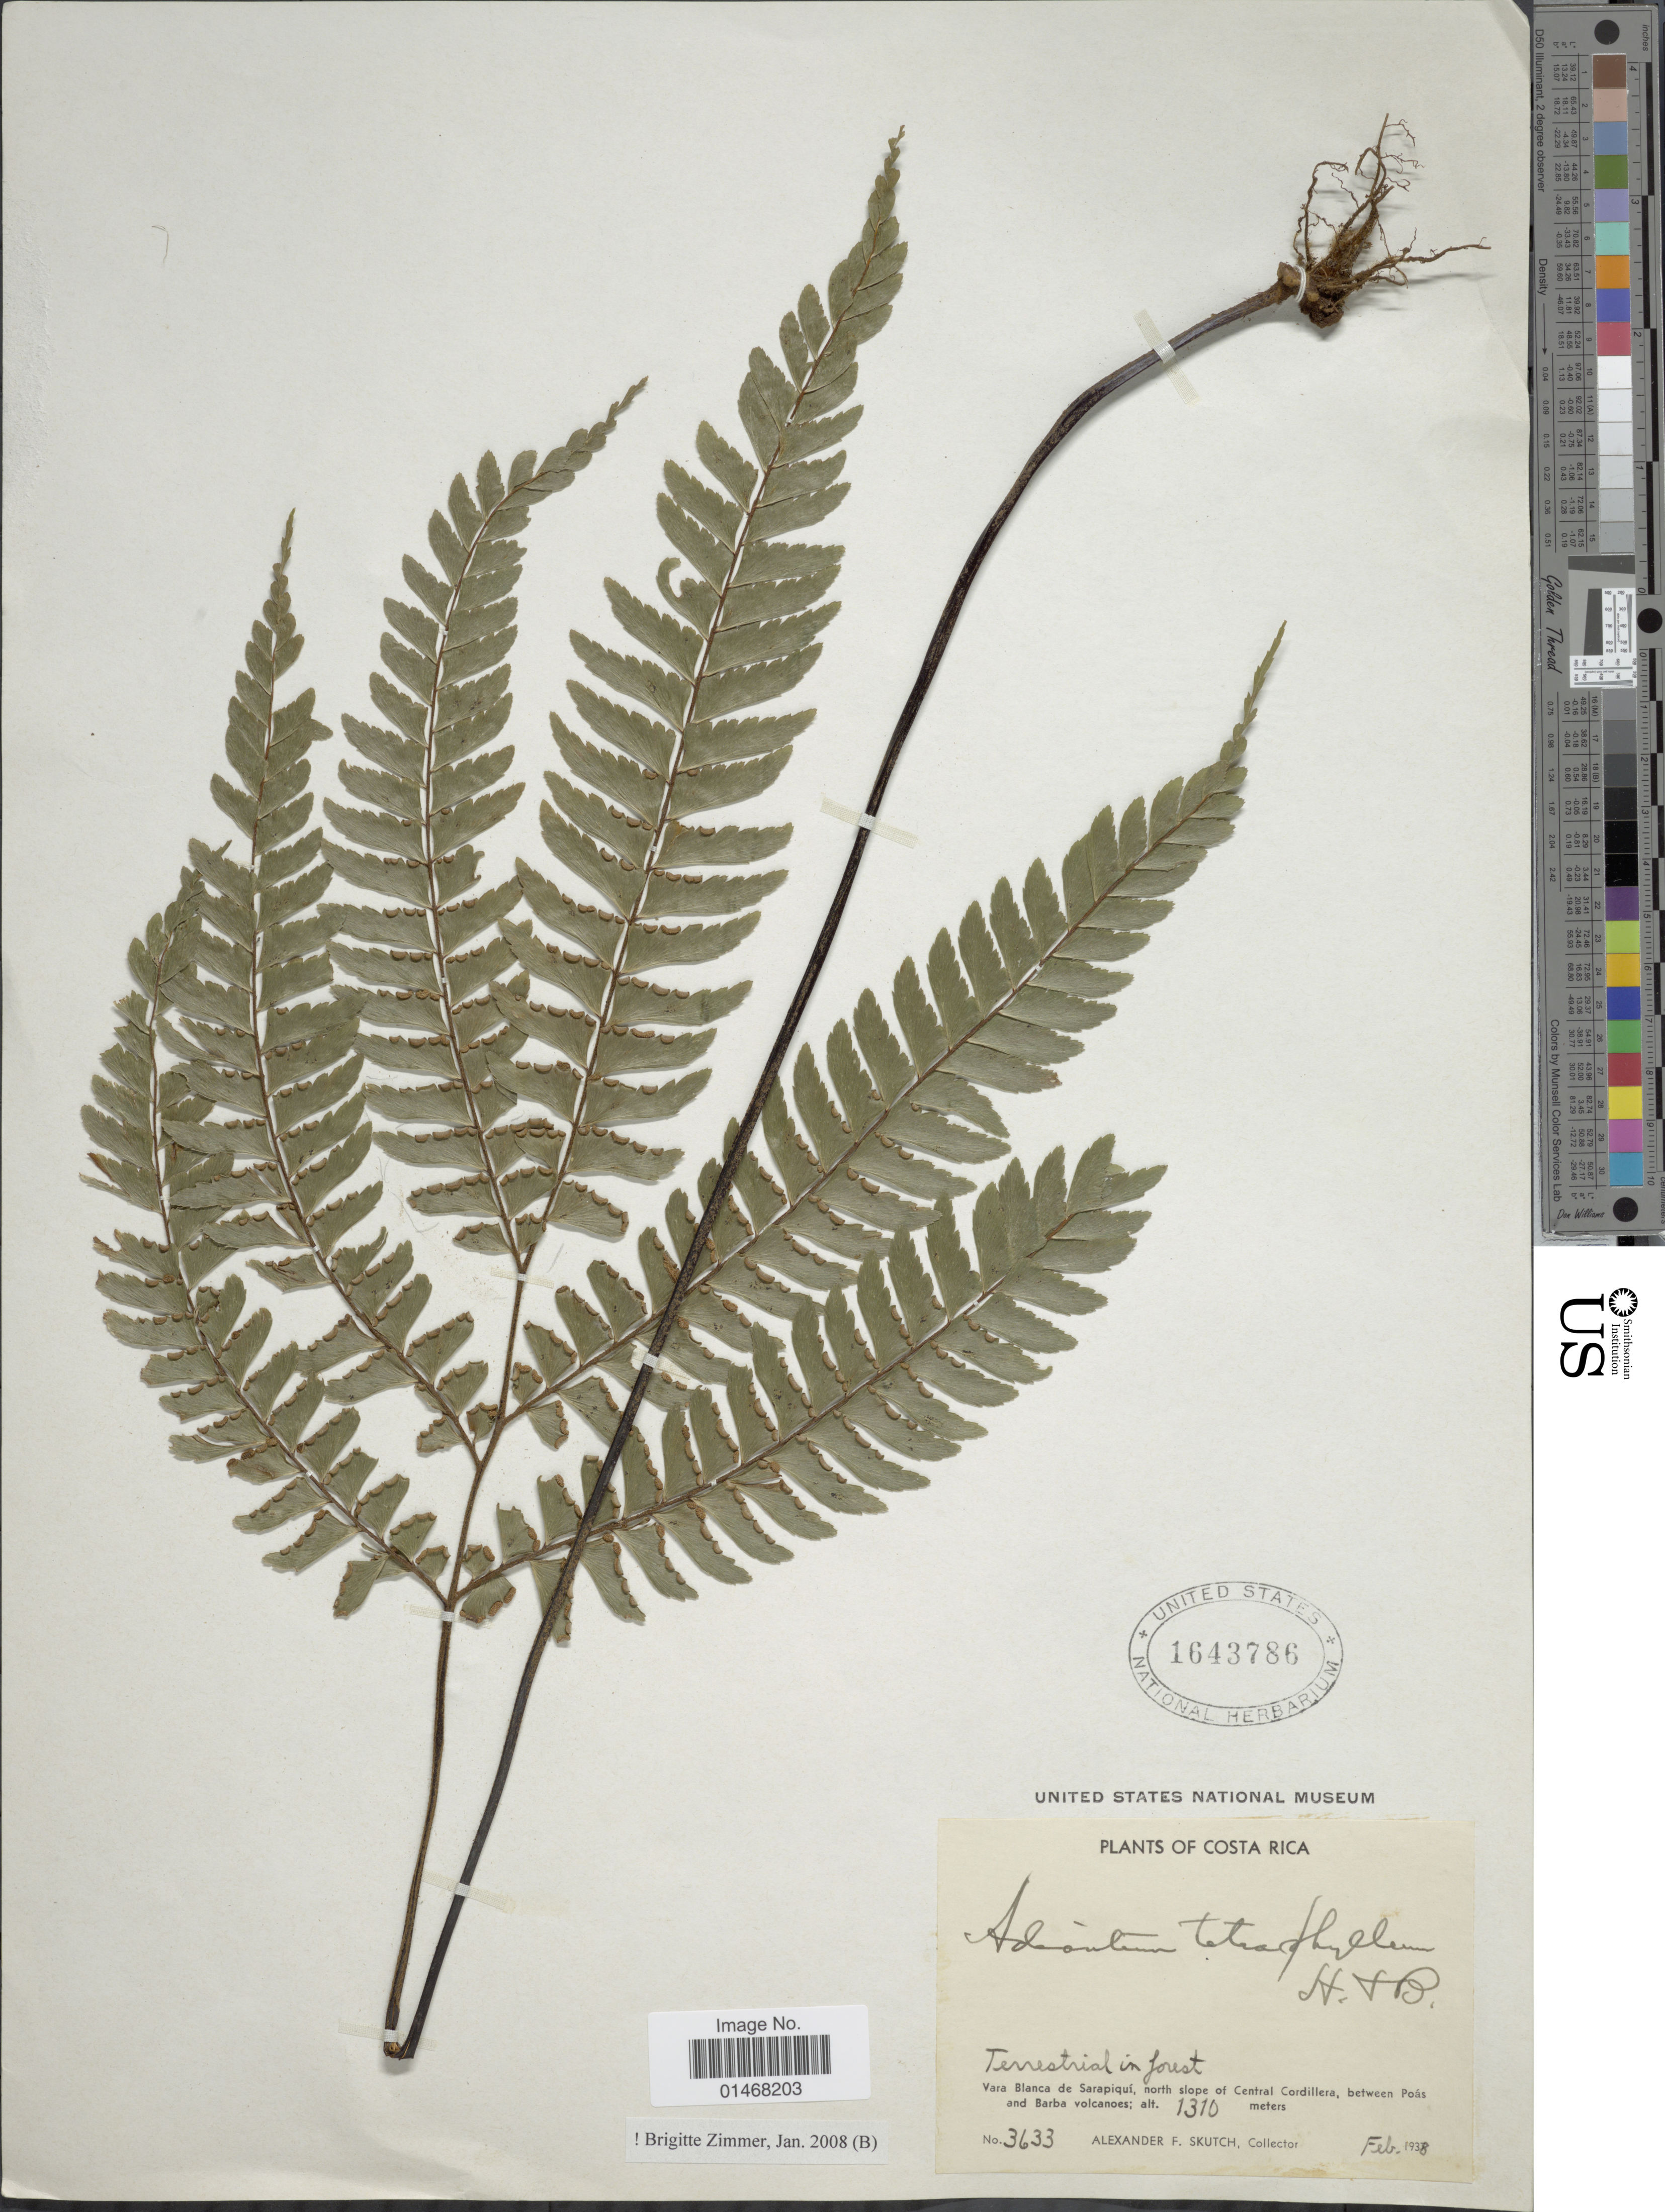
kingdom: Plantae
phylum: Tracheophyta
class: Polypodiopsida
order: Polypodiales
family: Pteridaceae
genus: Adiantum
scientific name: Adiantum tetraphyllum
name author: Humb. & Bonpl. ex Willd.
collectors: A. F. Skutch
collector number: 3633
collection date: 1938-02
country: Costa Rica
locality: Vara Blanca de Sarapiqui, north slope of Central Cordillera, between Poás and Barba volcanoes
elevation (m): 1310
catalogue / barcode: US 1643786